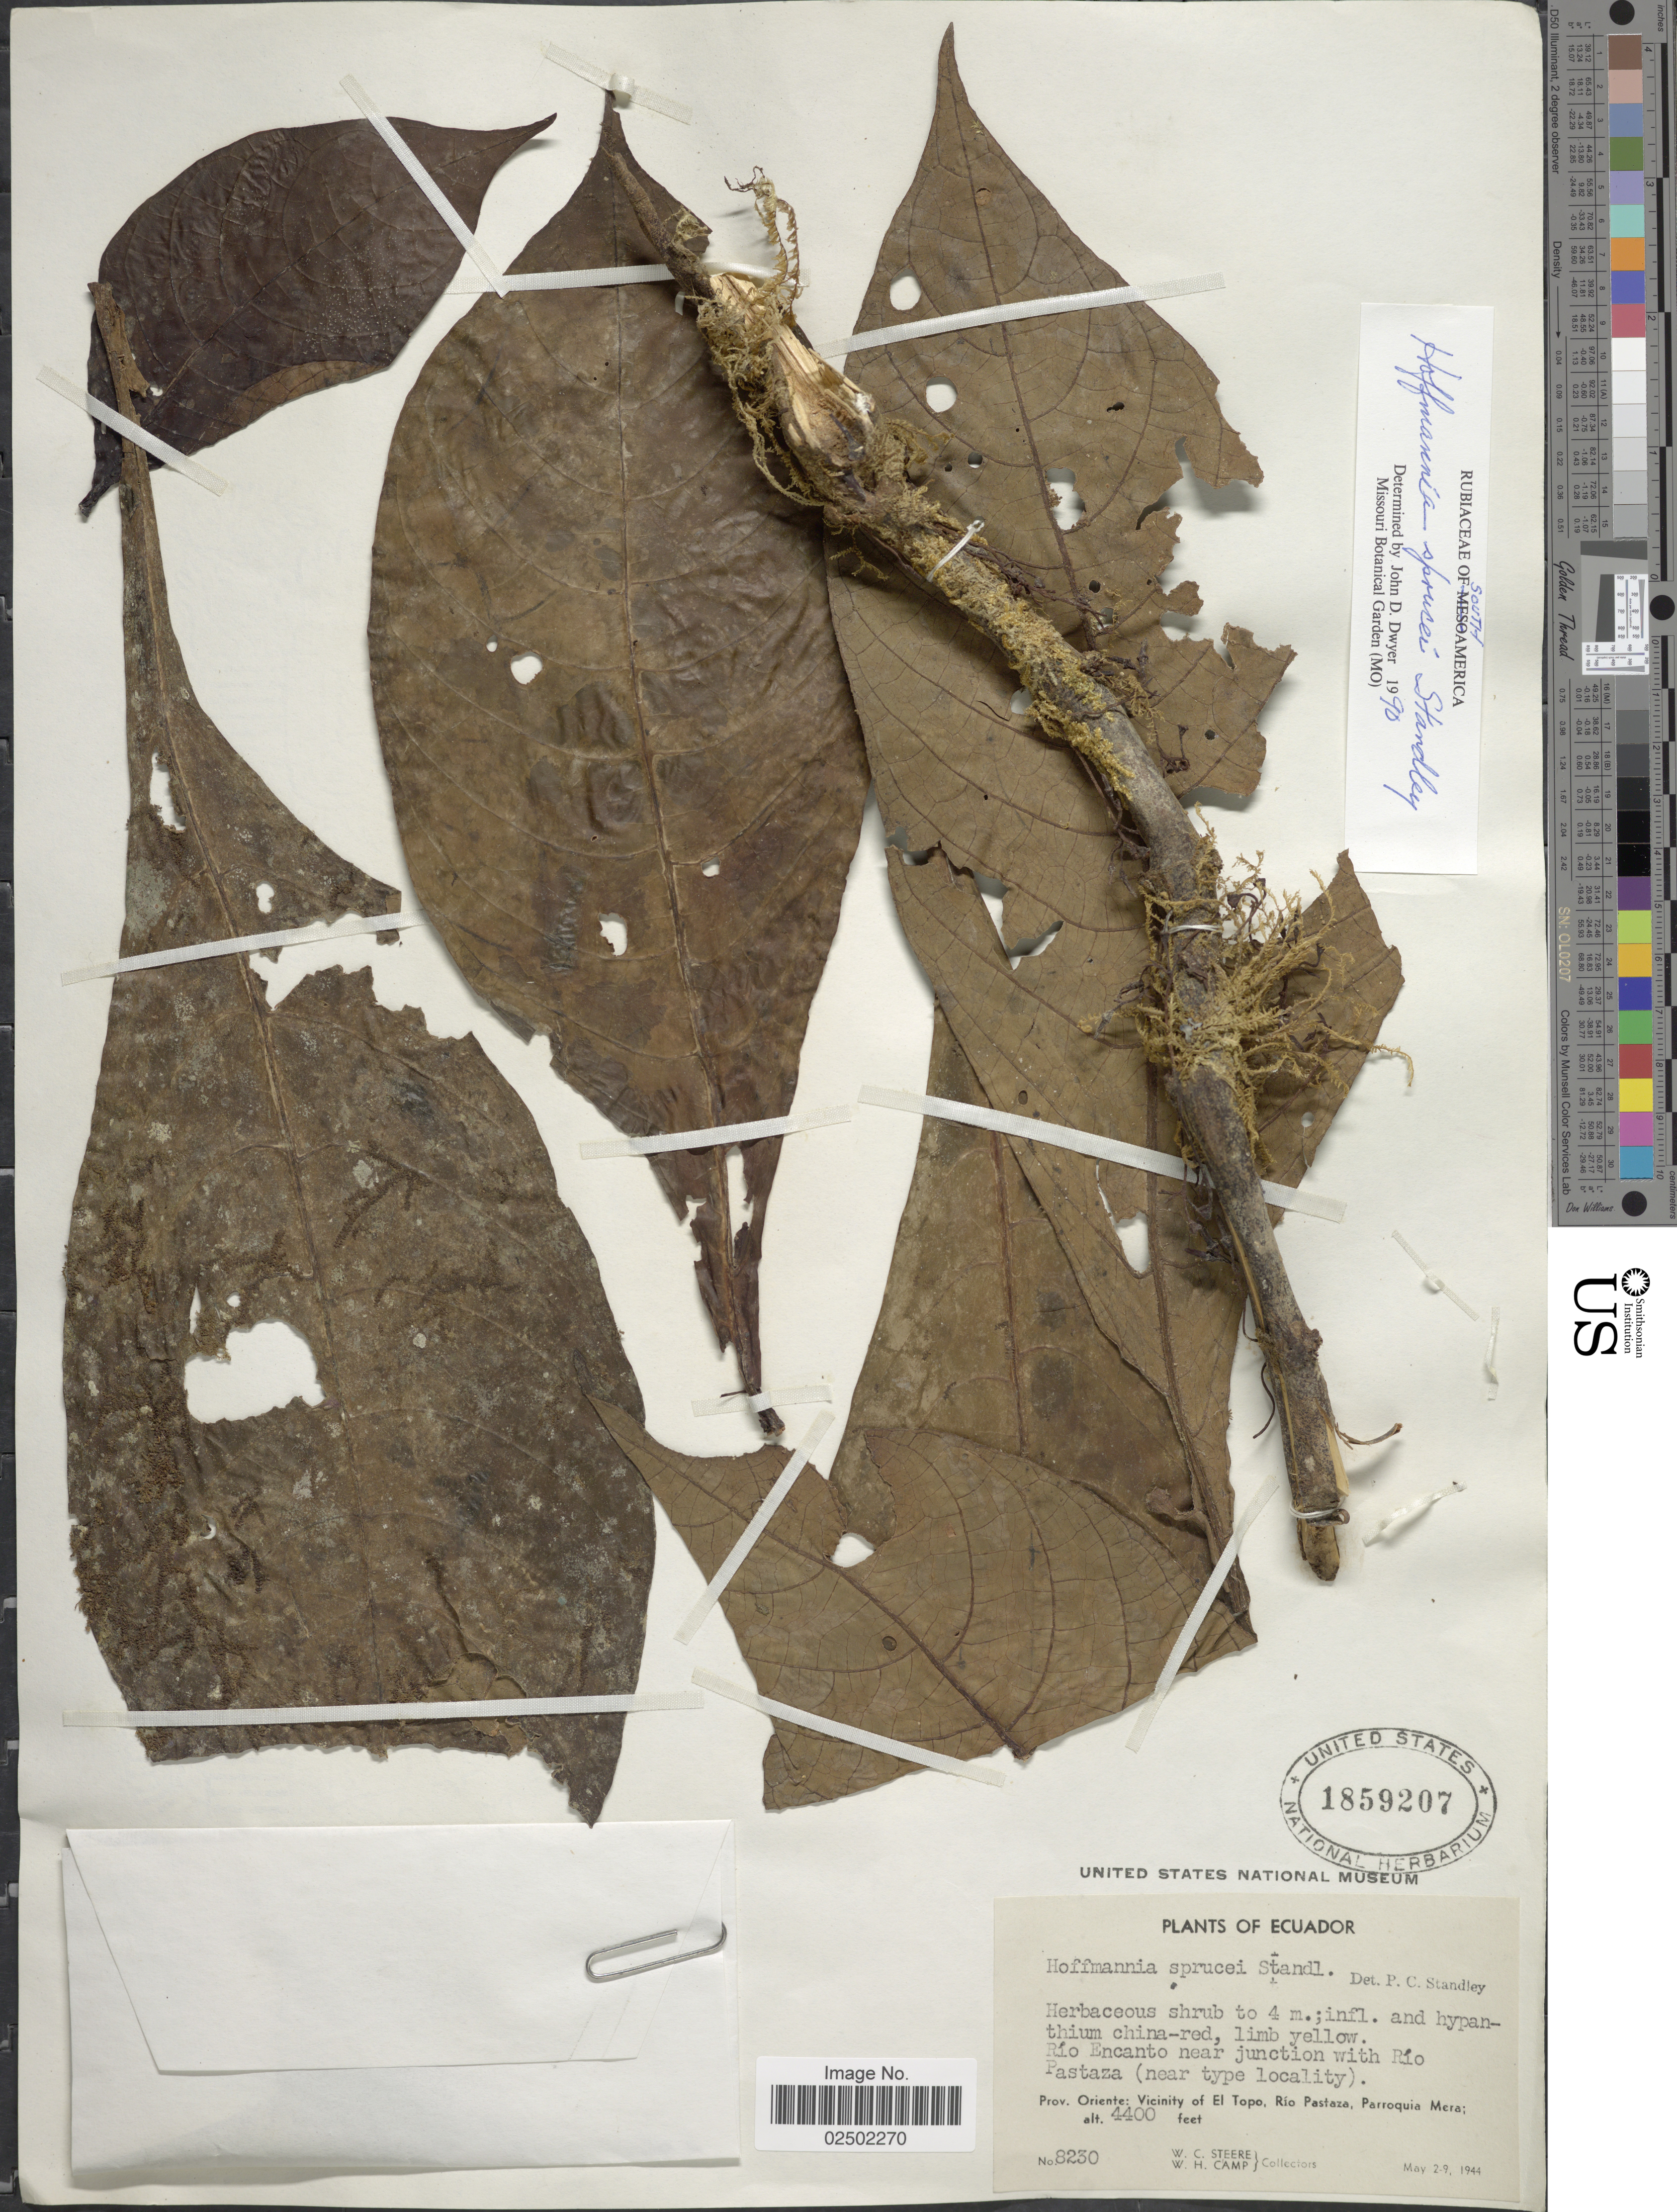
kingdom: Plantae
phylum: Tracheophyta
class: Magnoliopsida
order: Gentianales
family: Rubiaceae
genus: Hoffmannia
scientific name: Hoffmannia sprucei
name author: Standl.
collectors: W. C. Steere & W. H. Camp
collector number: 8230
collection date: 1944-05-02/1944-05-09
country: Cuba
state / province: Oriente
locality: Rio Encanto near junction with Rio Pastaza (near type locality), Prov. Oriente: Vicinity of El Topo, Rio Pastaza, Parroquia Mera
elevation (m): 1341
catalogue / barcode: US 1859207